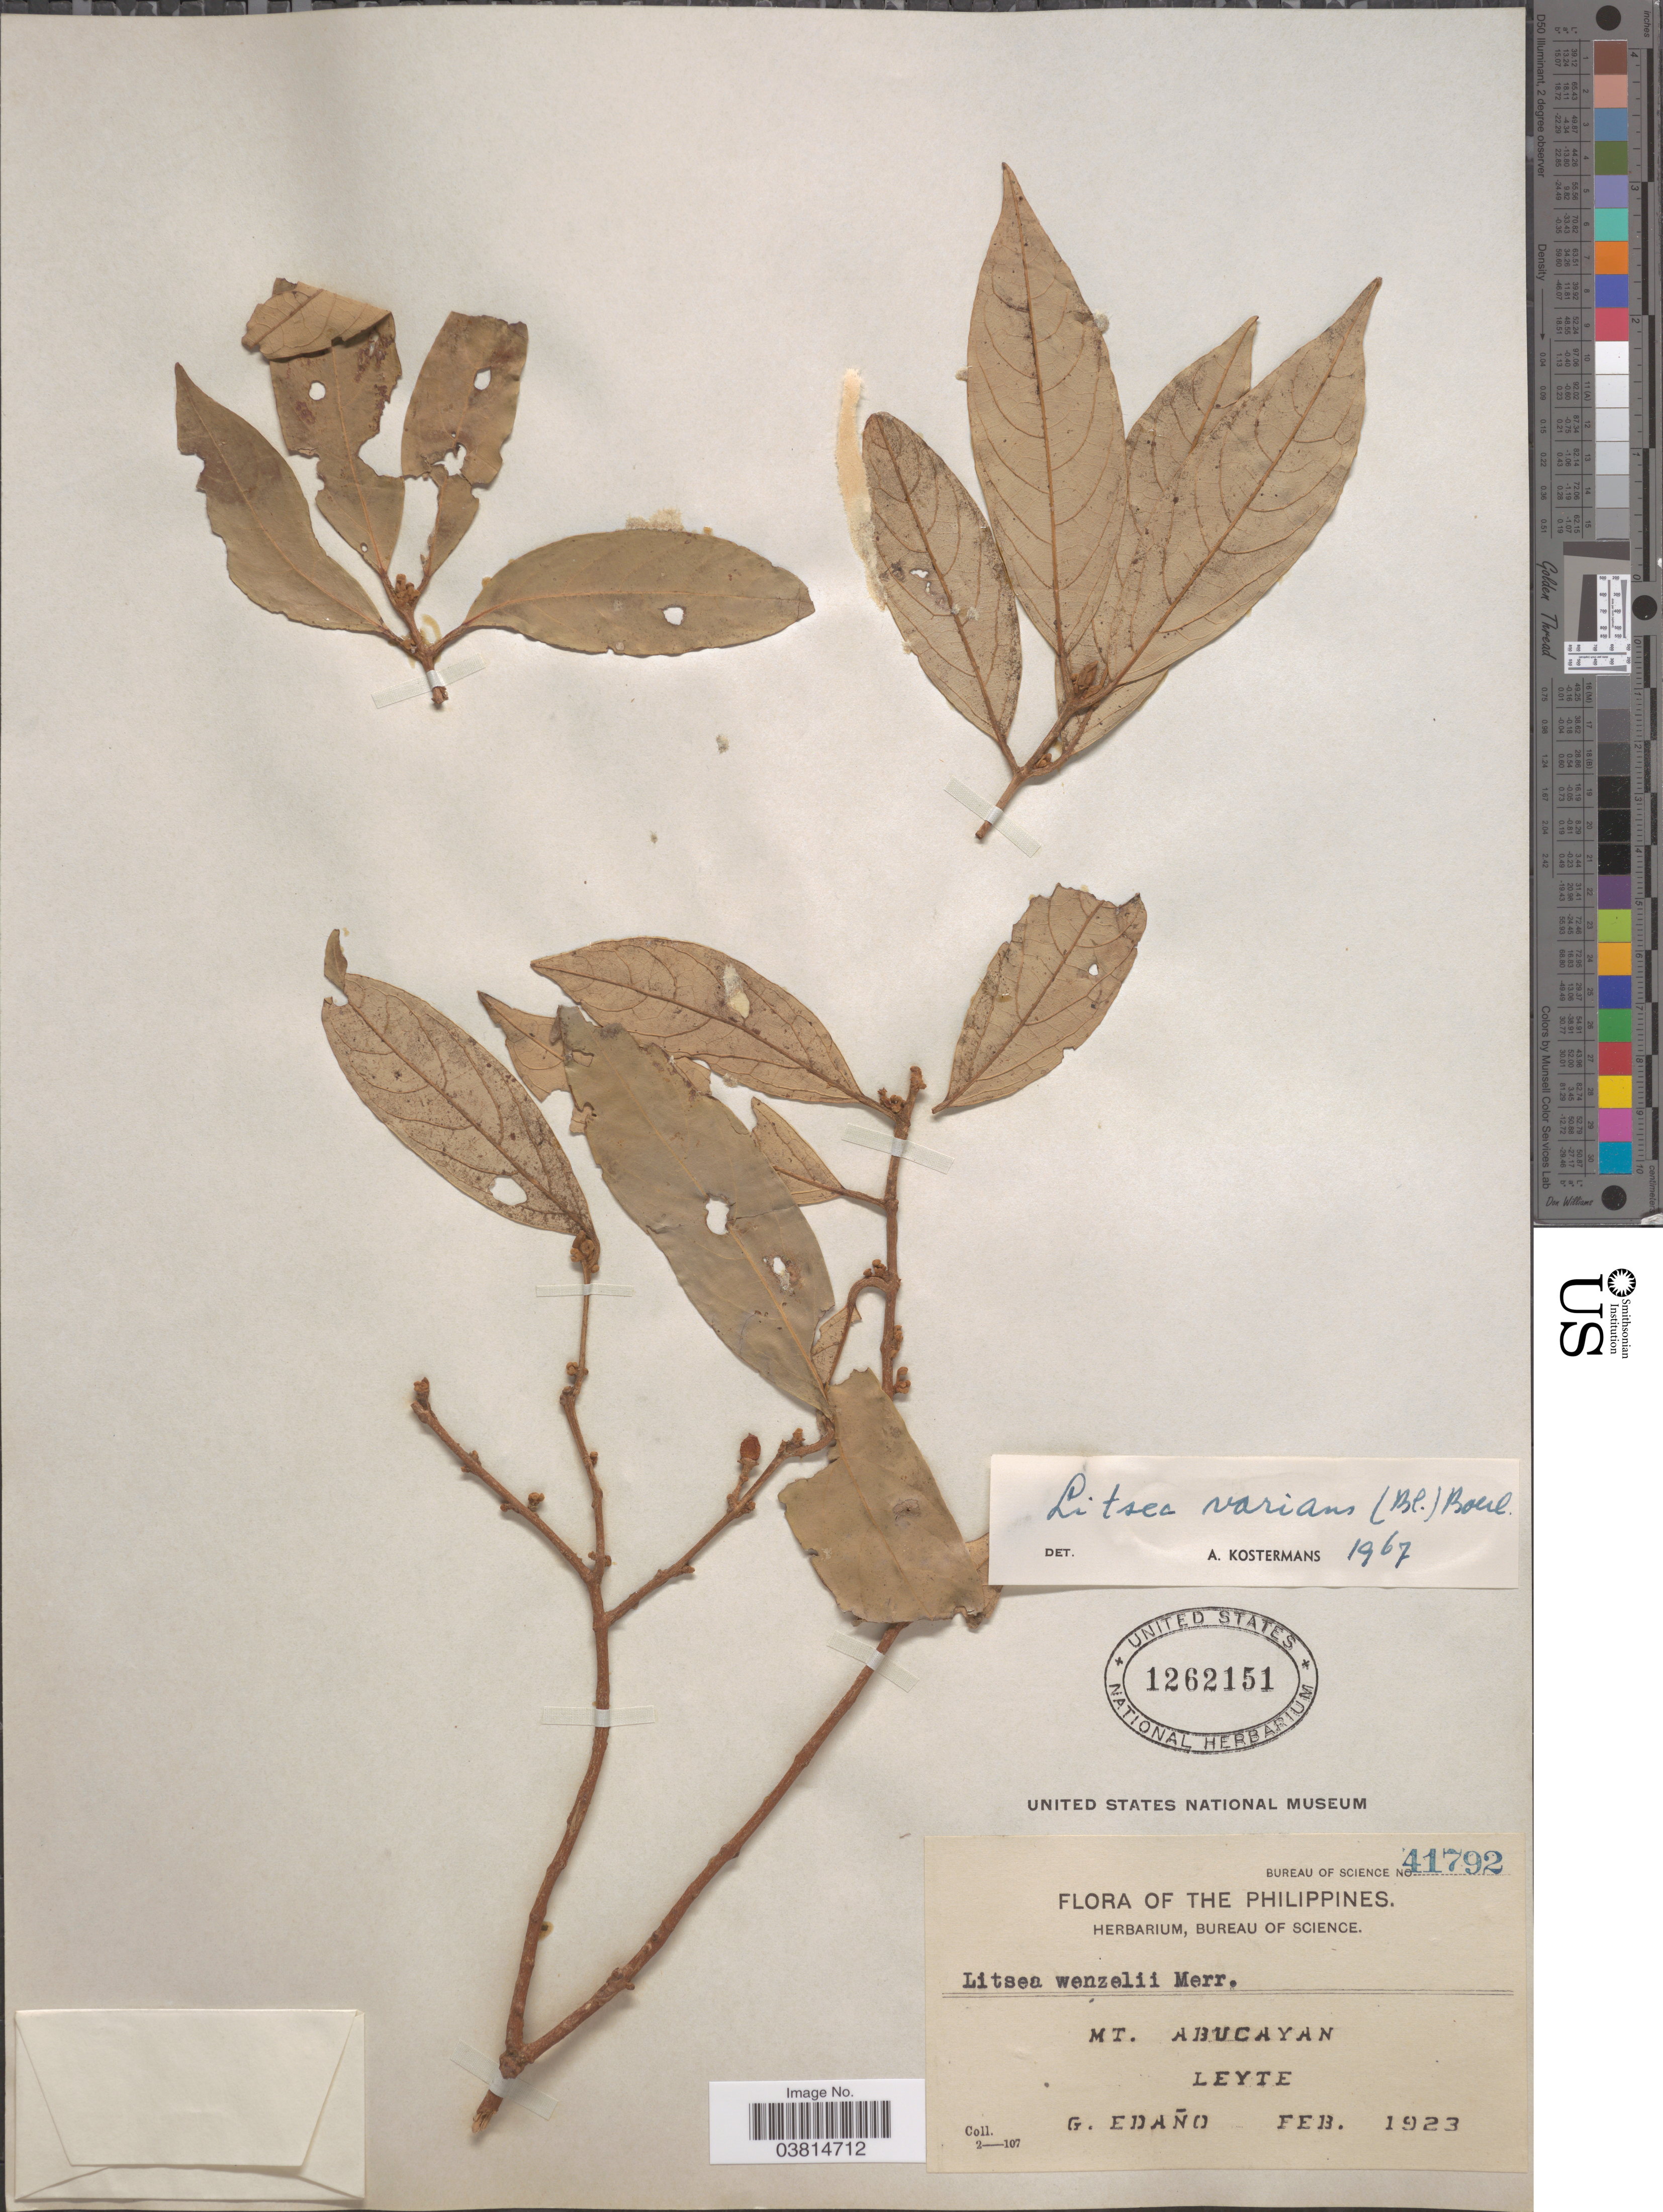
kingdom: Plantae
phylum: Tracheophyta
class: Magnoliopsida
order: Laurales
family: Lauraceae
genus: Litsea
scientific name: Litsea varians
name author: (Blume) Boerl.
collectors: G. Edaño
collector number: Bureau of Science 41792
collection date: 1923-02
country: Philippines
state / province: Eastern Visayas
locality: Mt. Abucayan. Leyte.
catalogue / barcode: US 1262151